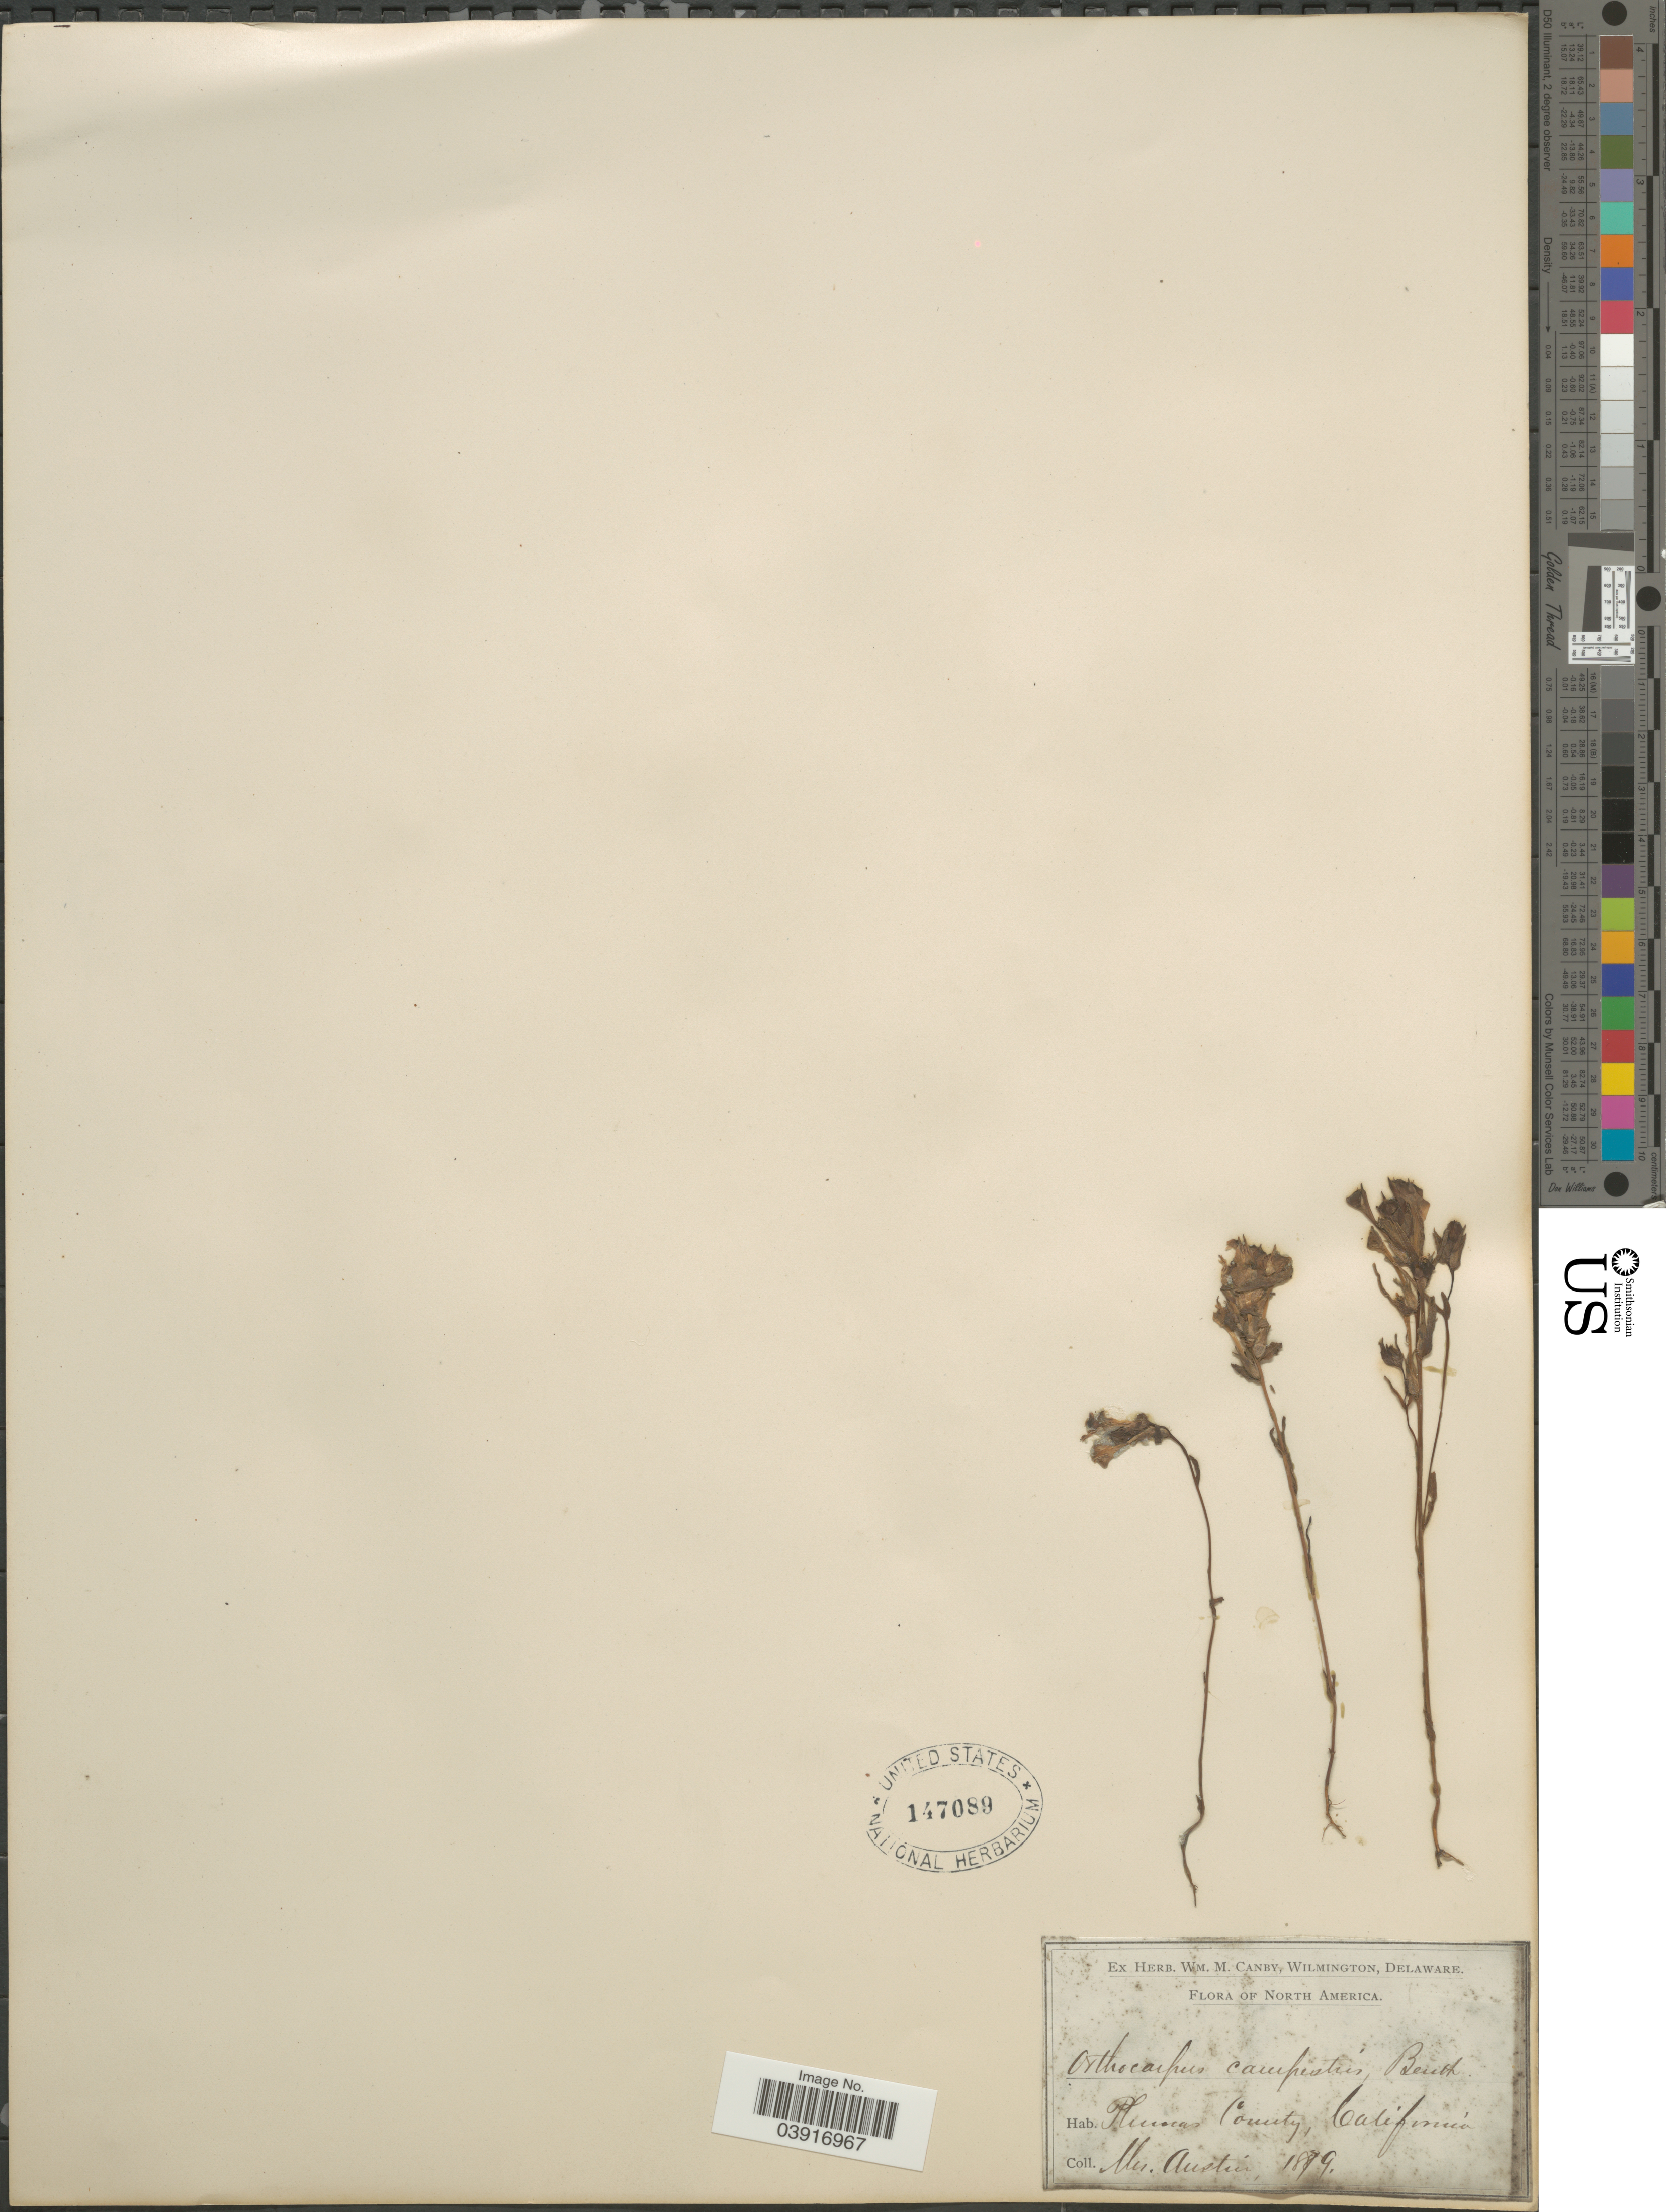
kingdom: Plantae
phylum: Tracheophyta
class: Magnoliopsida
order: Lamiales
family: Orobanchaceae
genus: Orthocarpus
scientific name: Orthocarpus campestris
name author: Benth.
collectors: Austin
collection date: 1899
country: United States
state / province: California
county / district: Plumas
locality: North America. Plumas County.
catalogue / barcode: US 147089